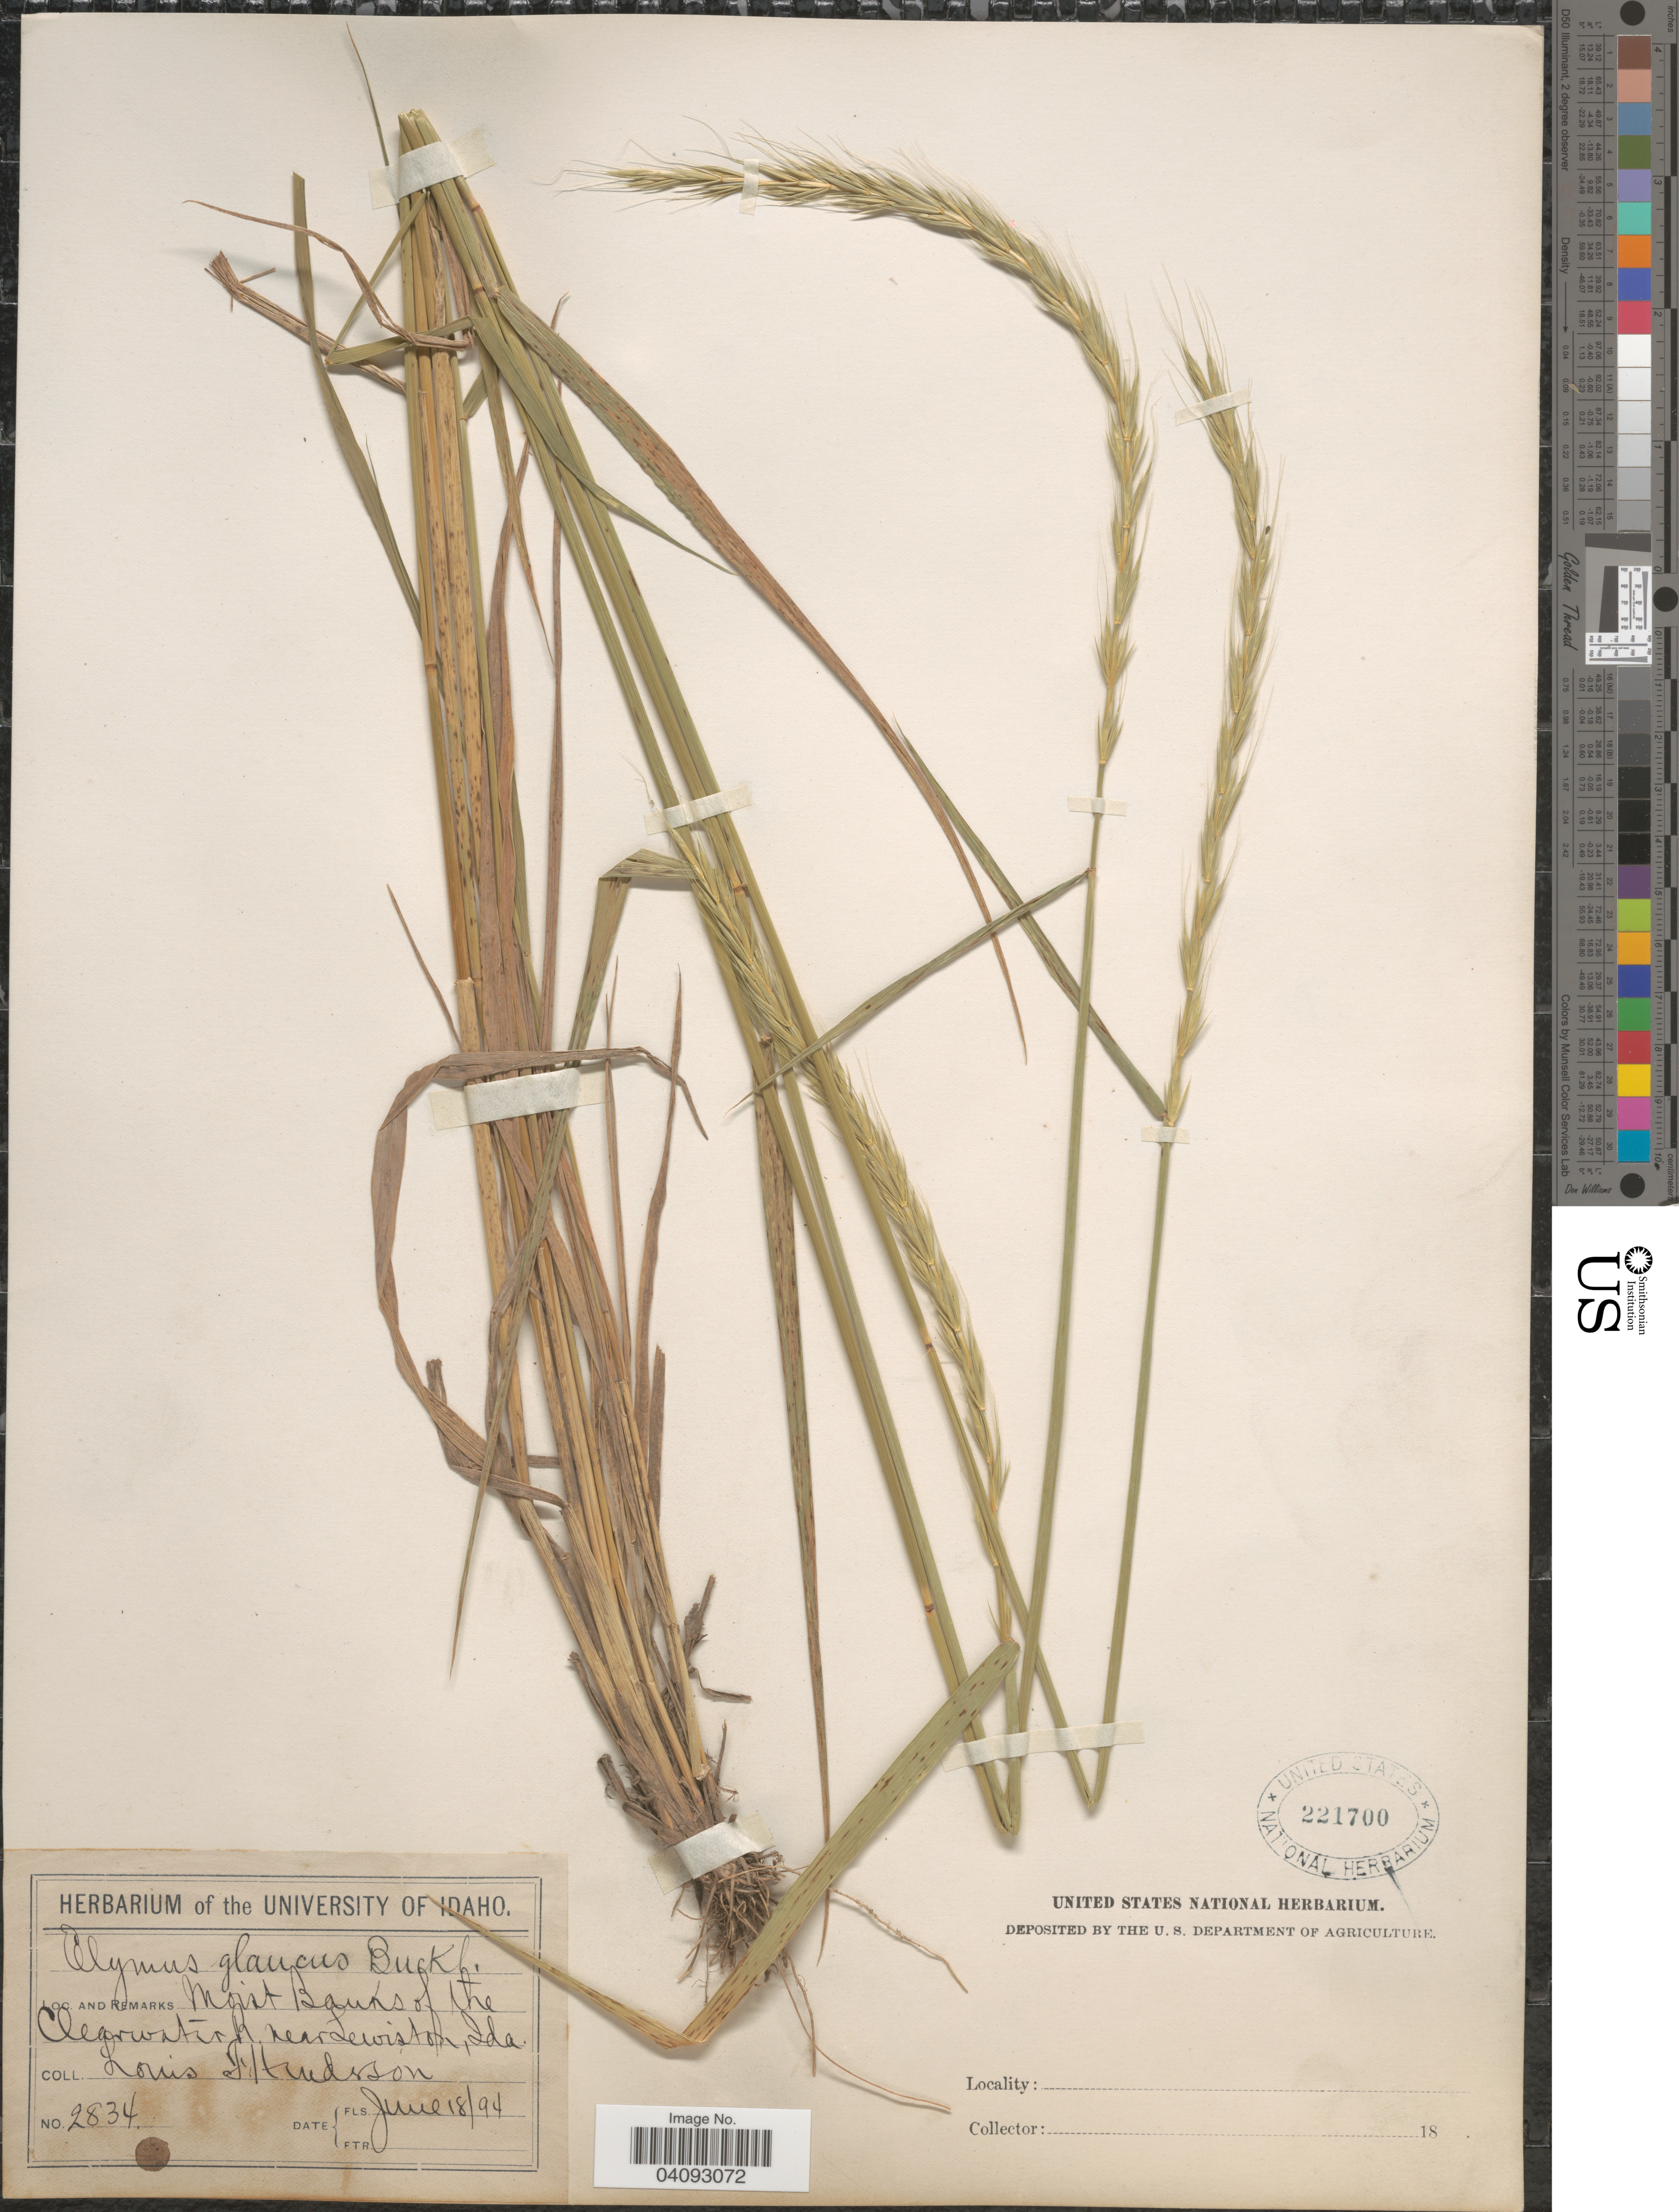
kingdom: Plantae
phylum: Tracheophyta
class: Liliopsida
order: Poales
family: Poaceae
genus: Elymus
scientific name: Elymus glaucus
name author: Buckley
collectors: L. Henderson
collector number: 2834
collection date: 1894-06-18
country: United States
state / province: Idaho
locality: Moist Banks of the Clearwater R. near Lewiston.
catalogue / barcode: US 221700